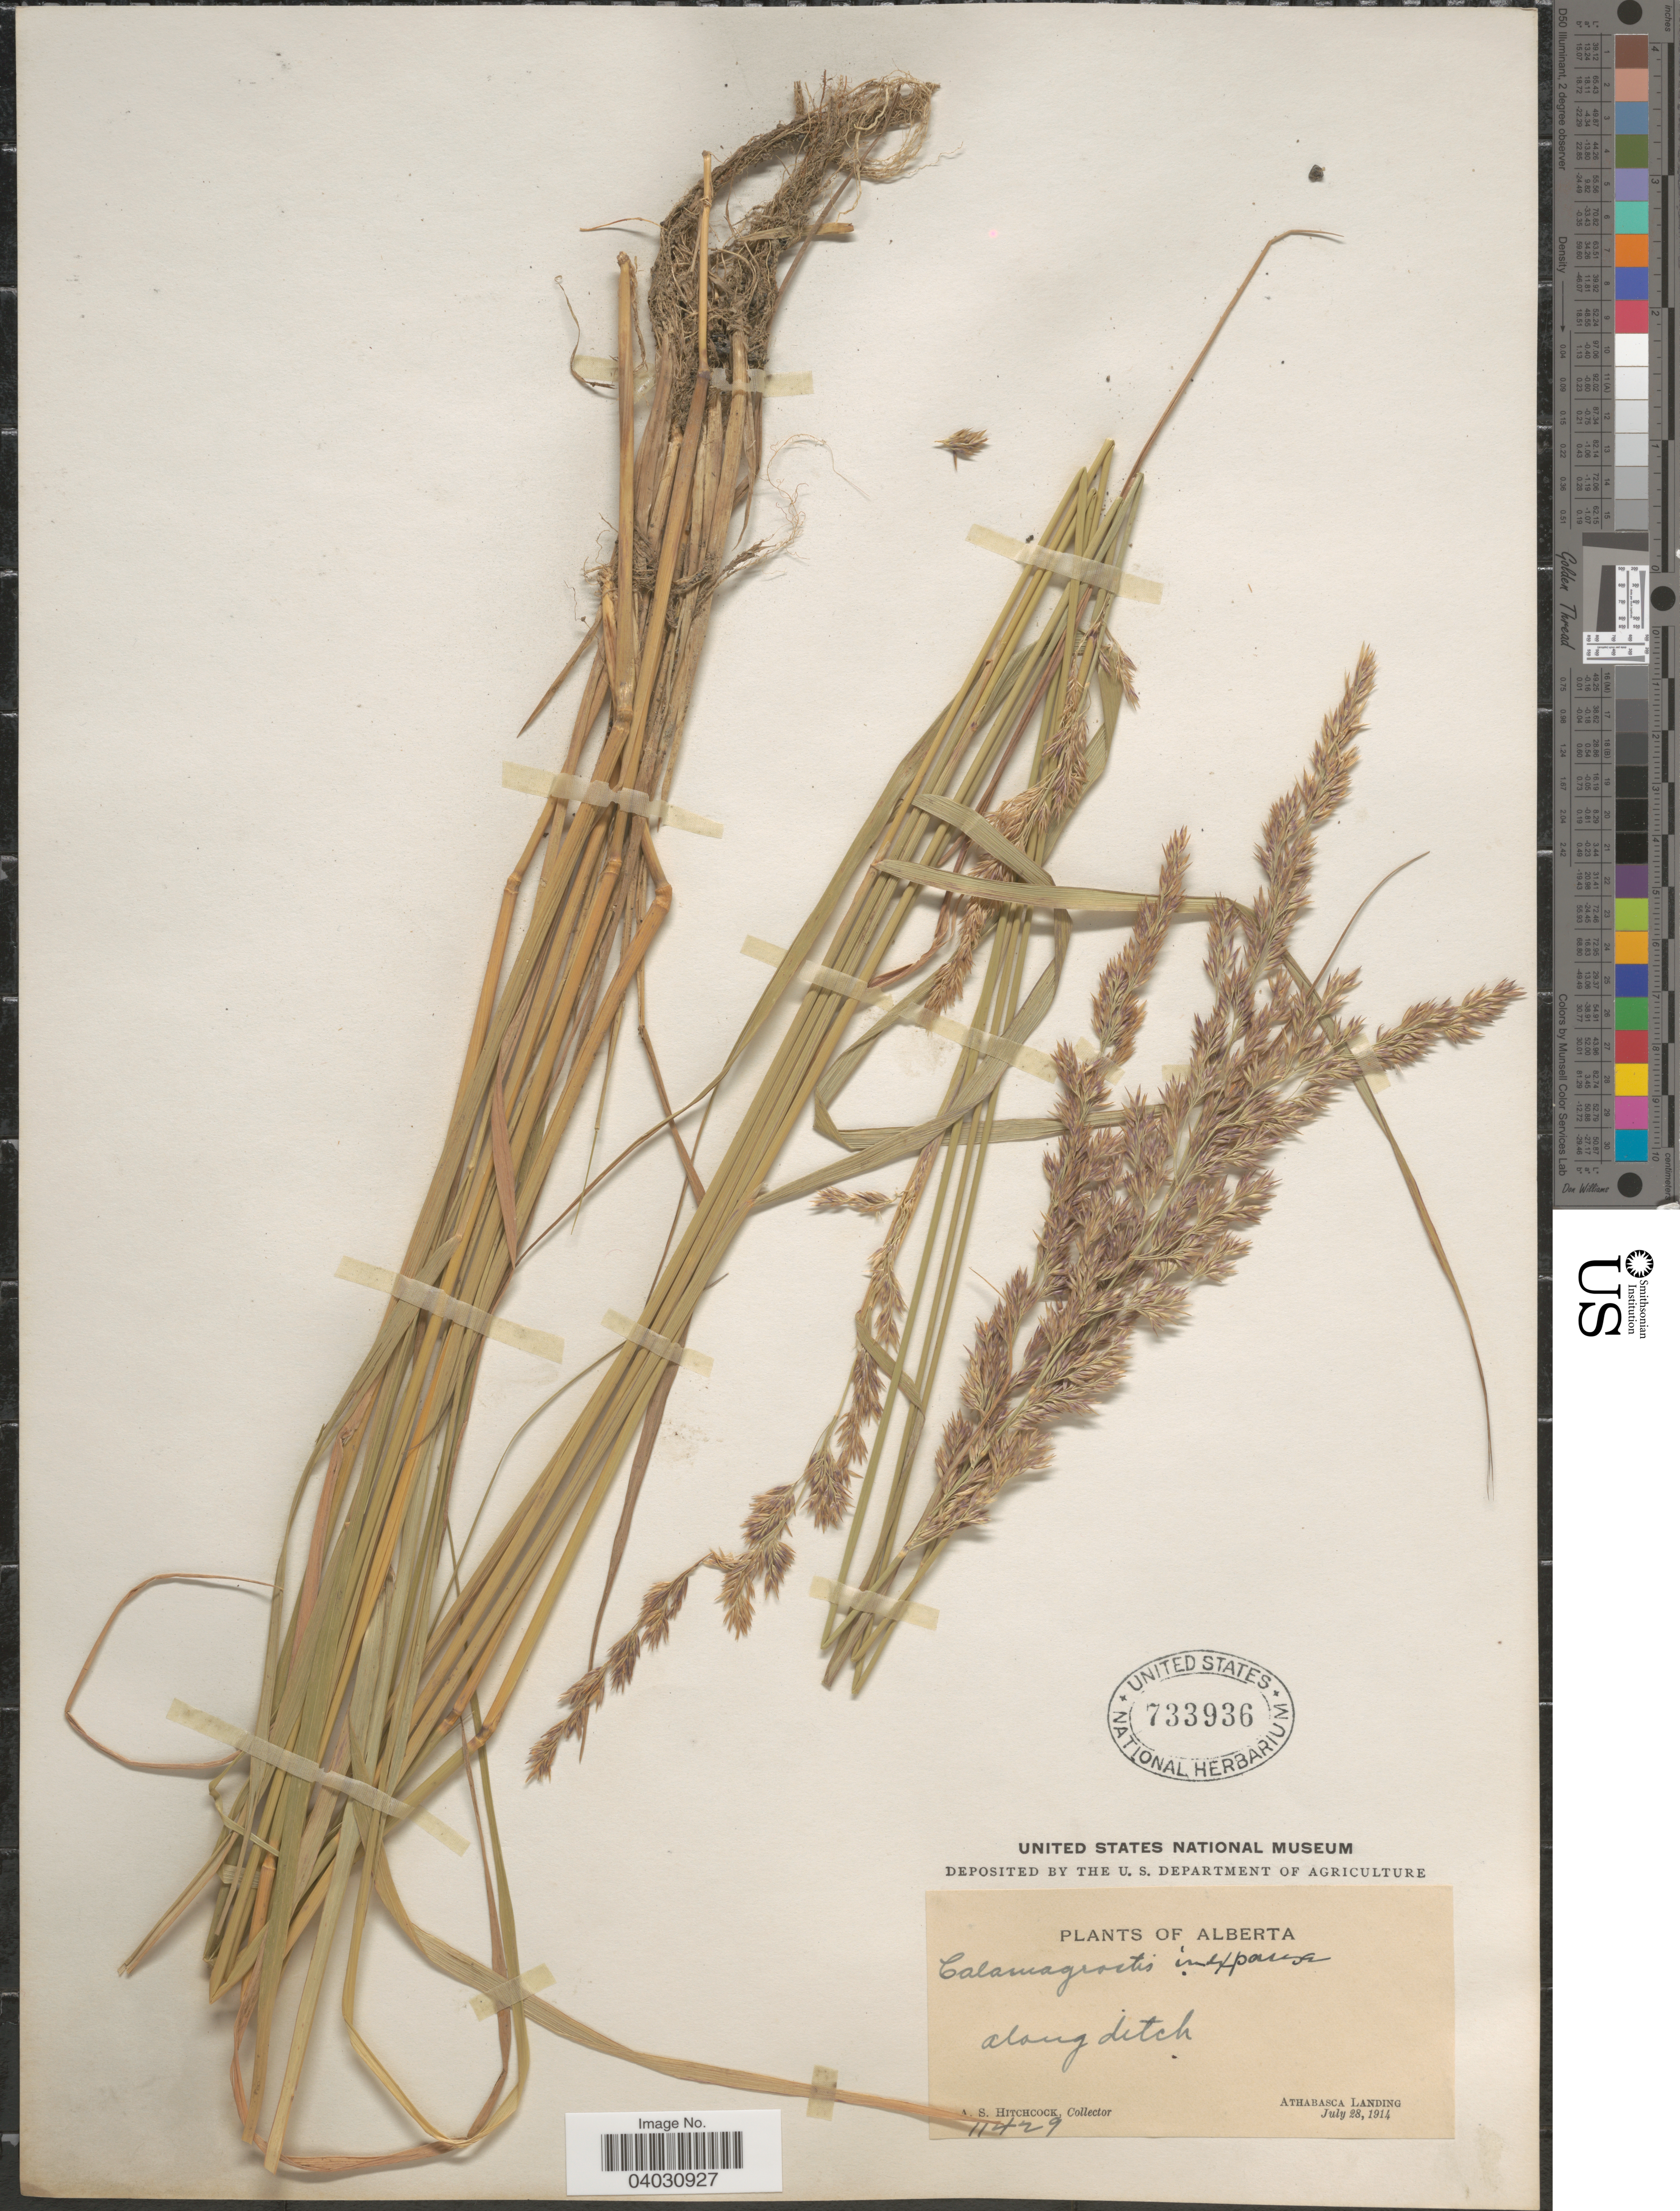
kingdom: Plantae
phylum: Tracheophyta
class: Liliopsida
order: Poales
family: Poaceae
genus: Calamagrostis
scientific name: Calamagrostis sp.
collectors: A. S. Hitchcock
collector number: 11429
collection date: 1914-07-28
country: Canada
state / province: Alberta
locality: Athabasca Landing.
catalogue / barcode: US 733936